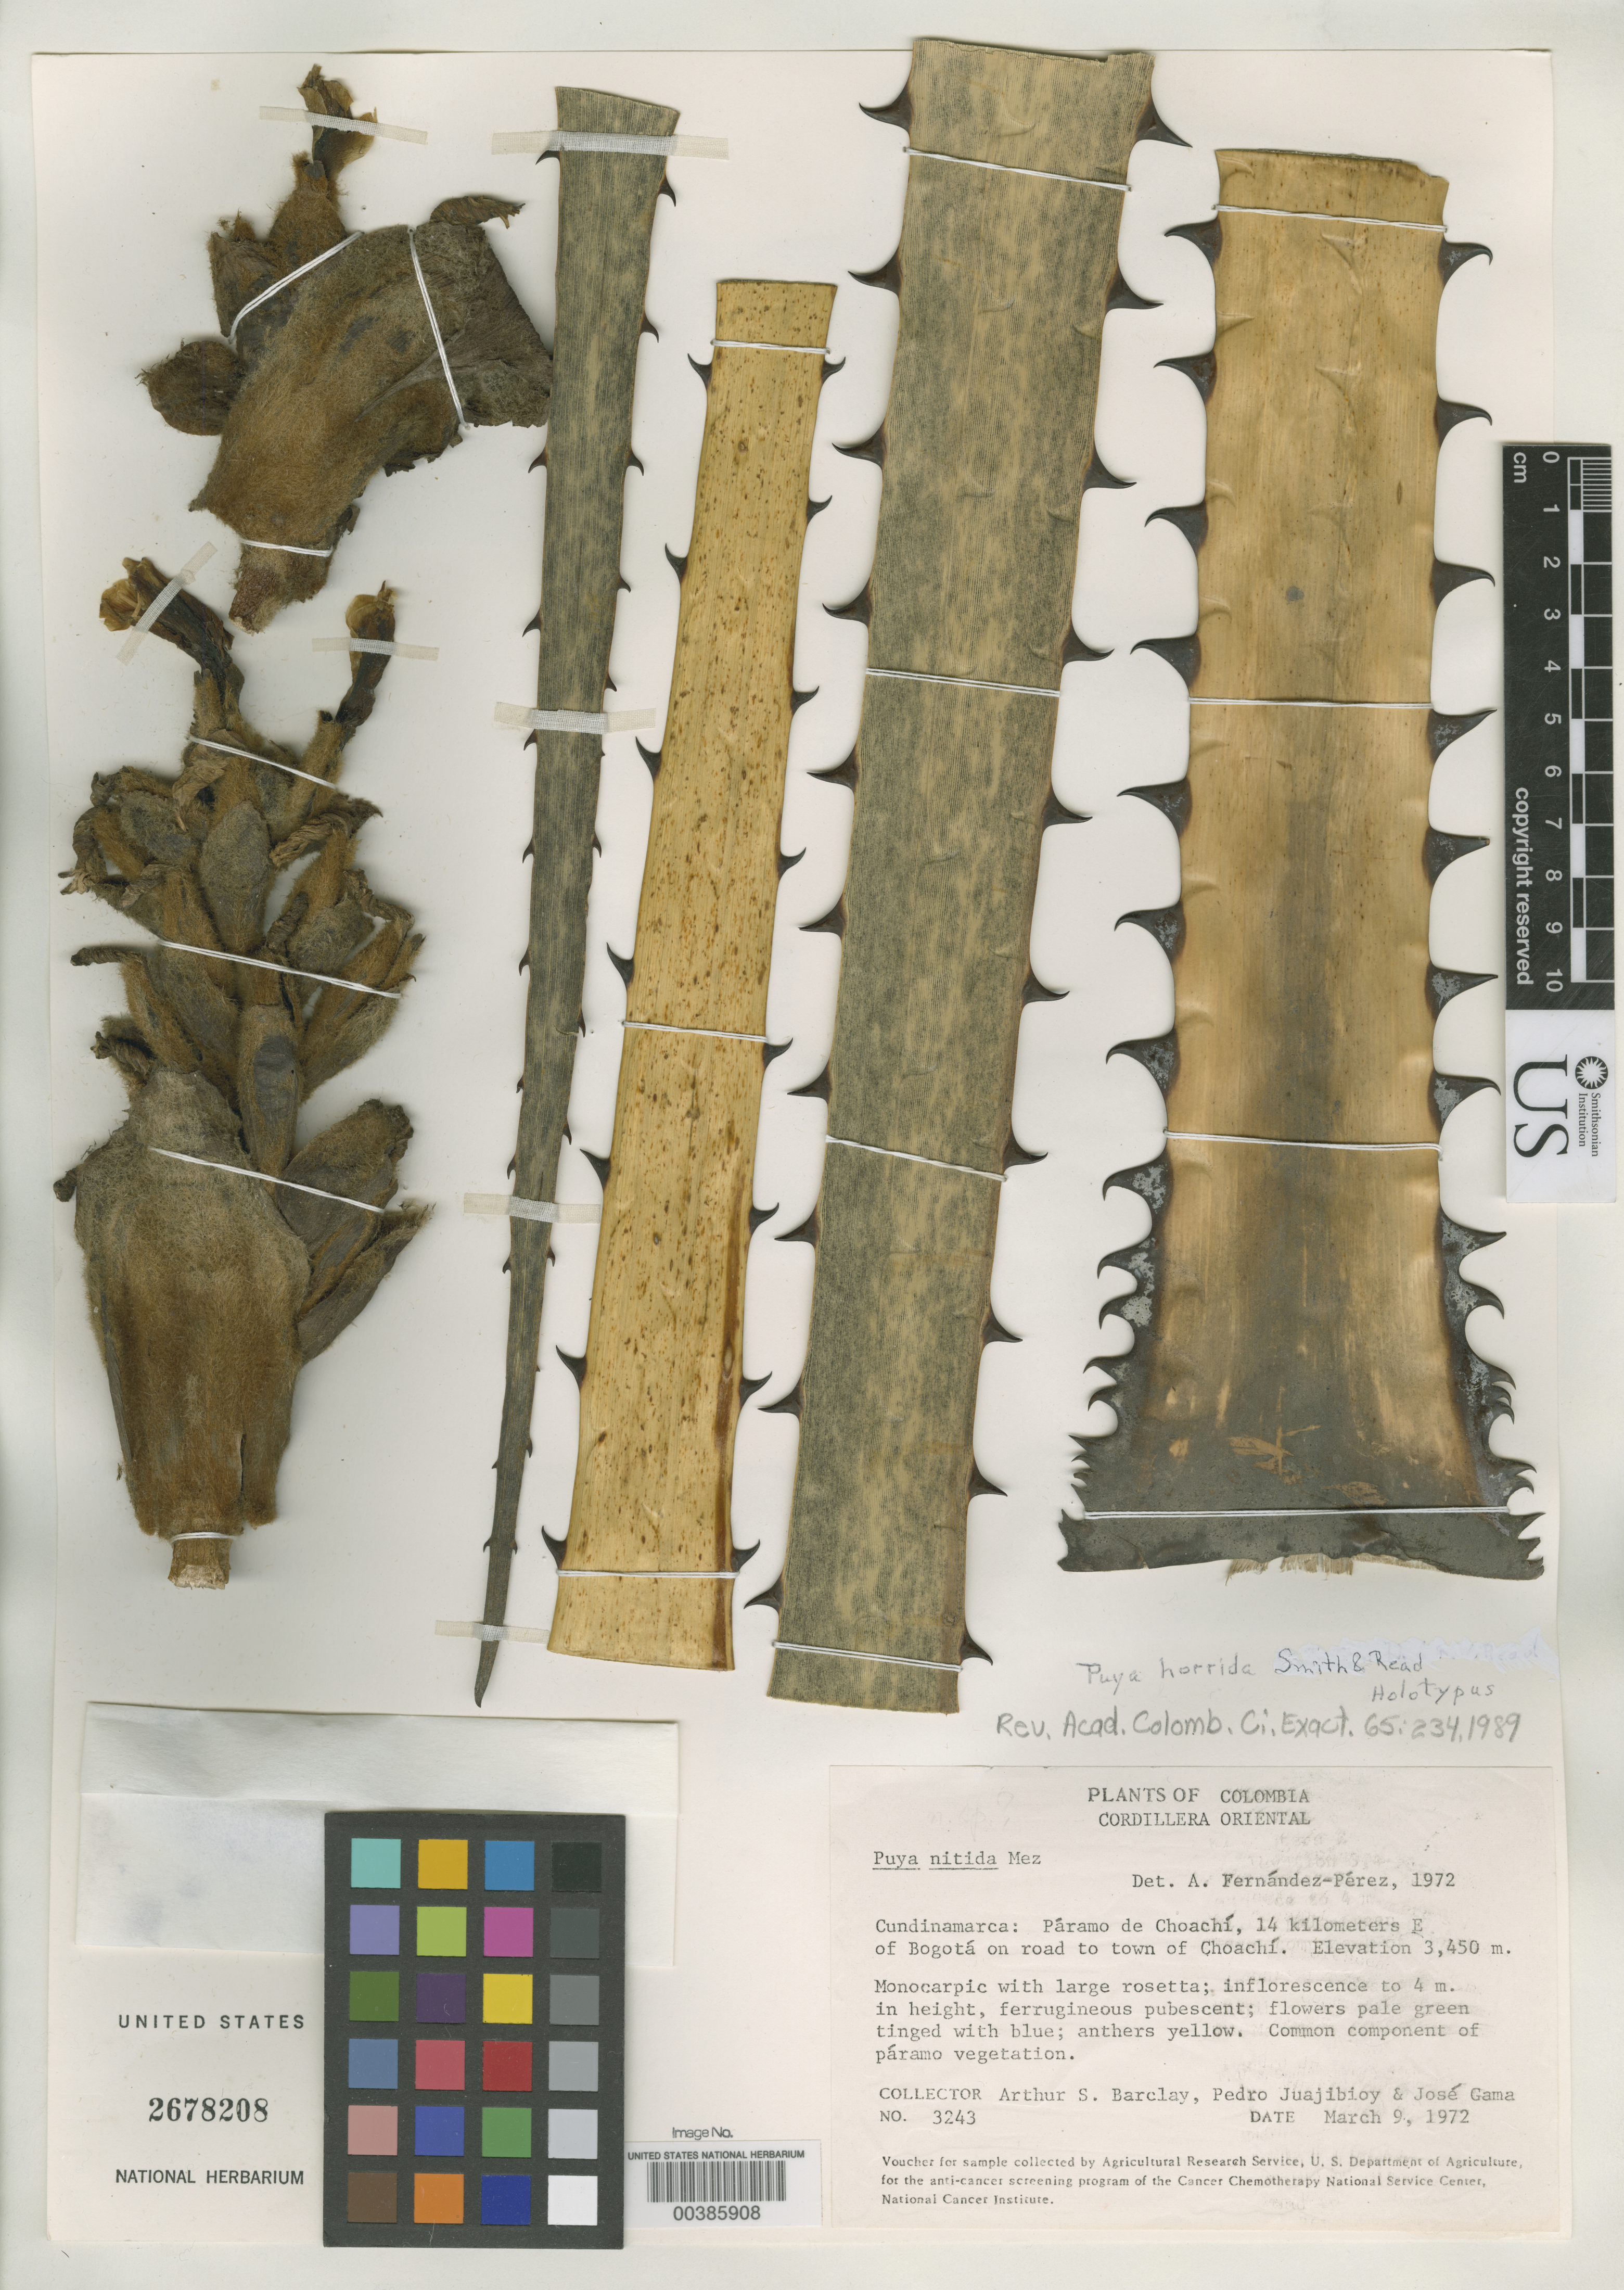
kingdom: Plantae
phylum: Tracheophyta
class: Liliopsida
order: Poales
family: Bromeliaceae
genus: Puya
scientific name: Puya horrida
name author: L.B. Sm. & Read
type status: Holotype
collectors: A. S. Barclay, P. Juajibioy & J. Gama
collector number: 3243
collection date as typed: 09 Mar 1972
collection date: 1972-03-09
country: Colombia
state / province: Cundinamarca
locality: Paramo de Choachi, 14 km E of Bogota on road to town of Choachi.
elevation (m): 3450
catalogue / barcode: US 2678208